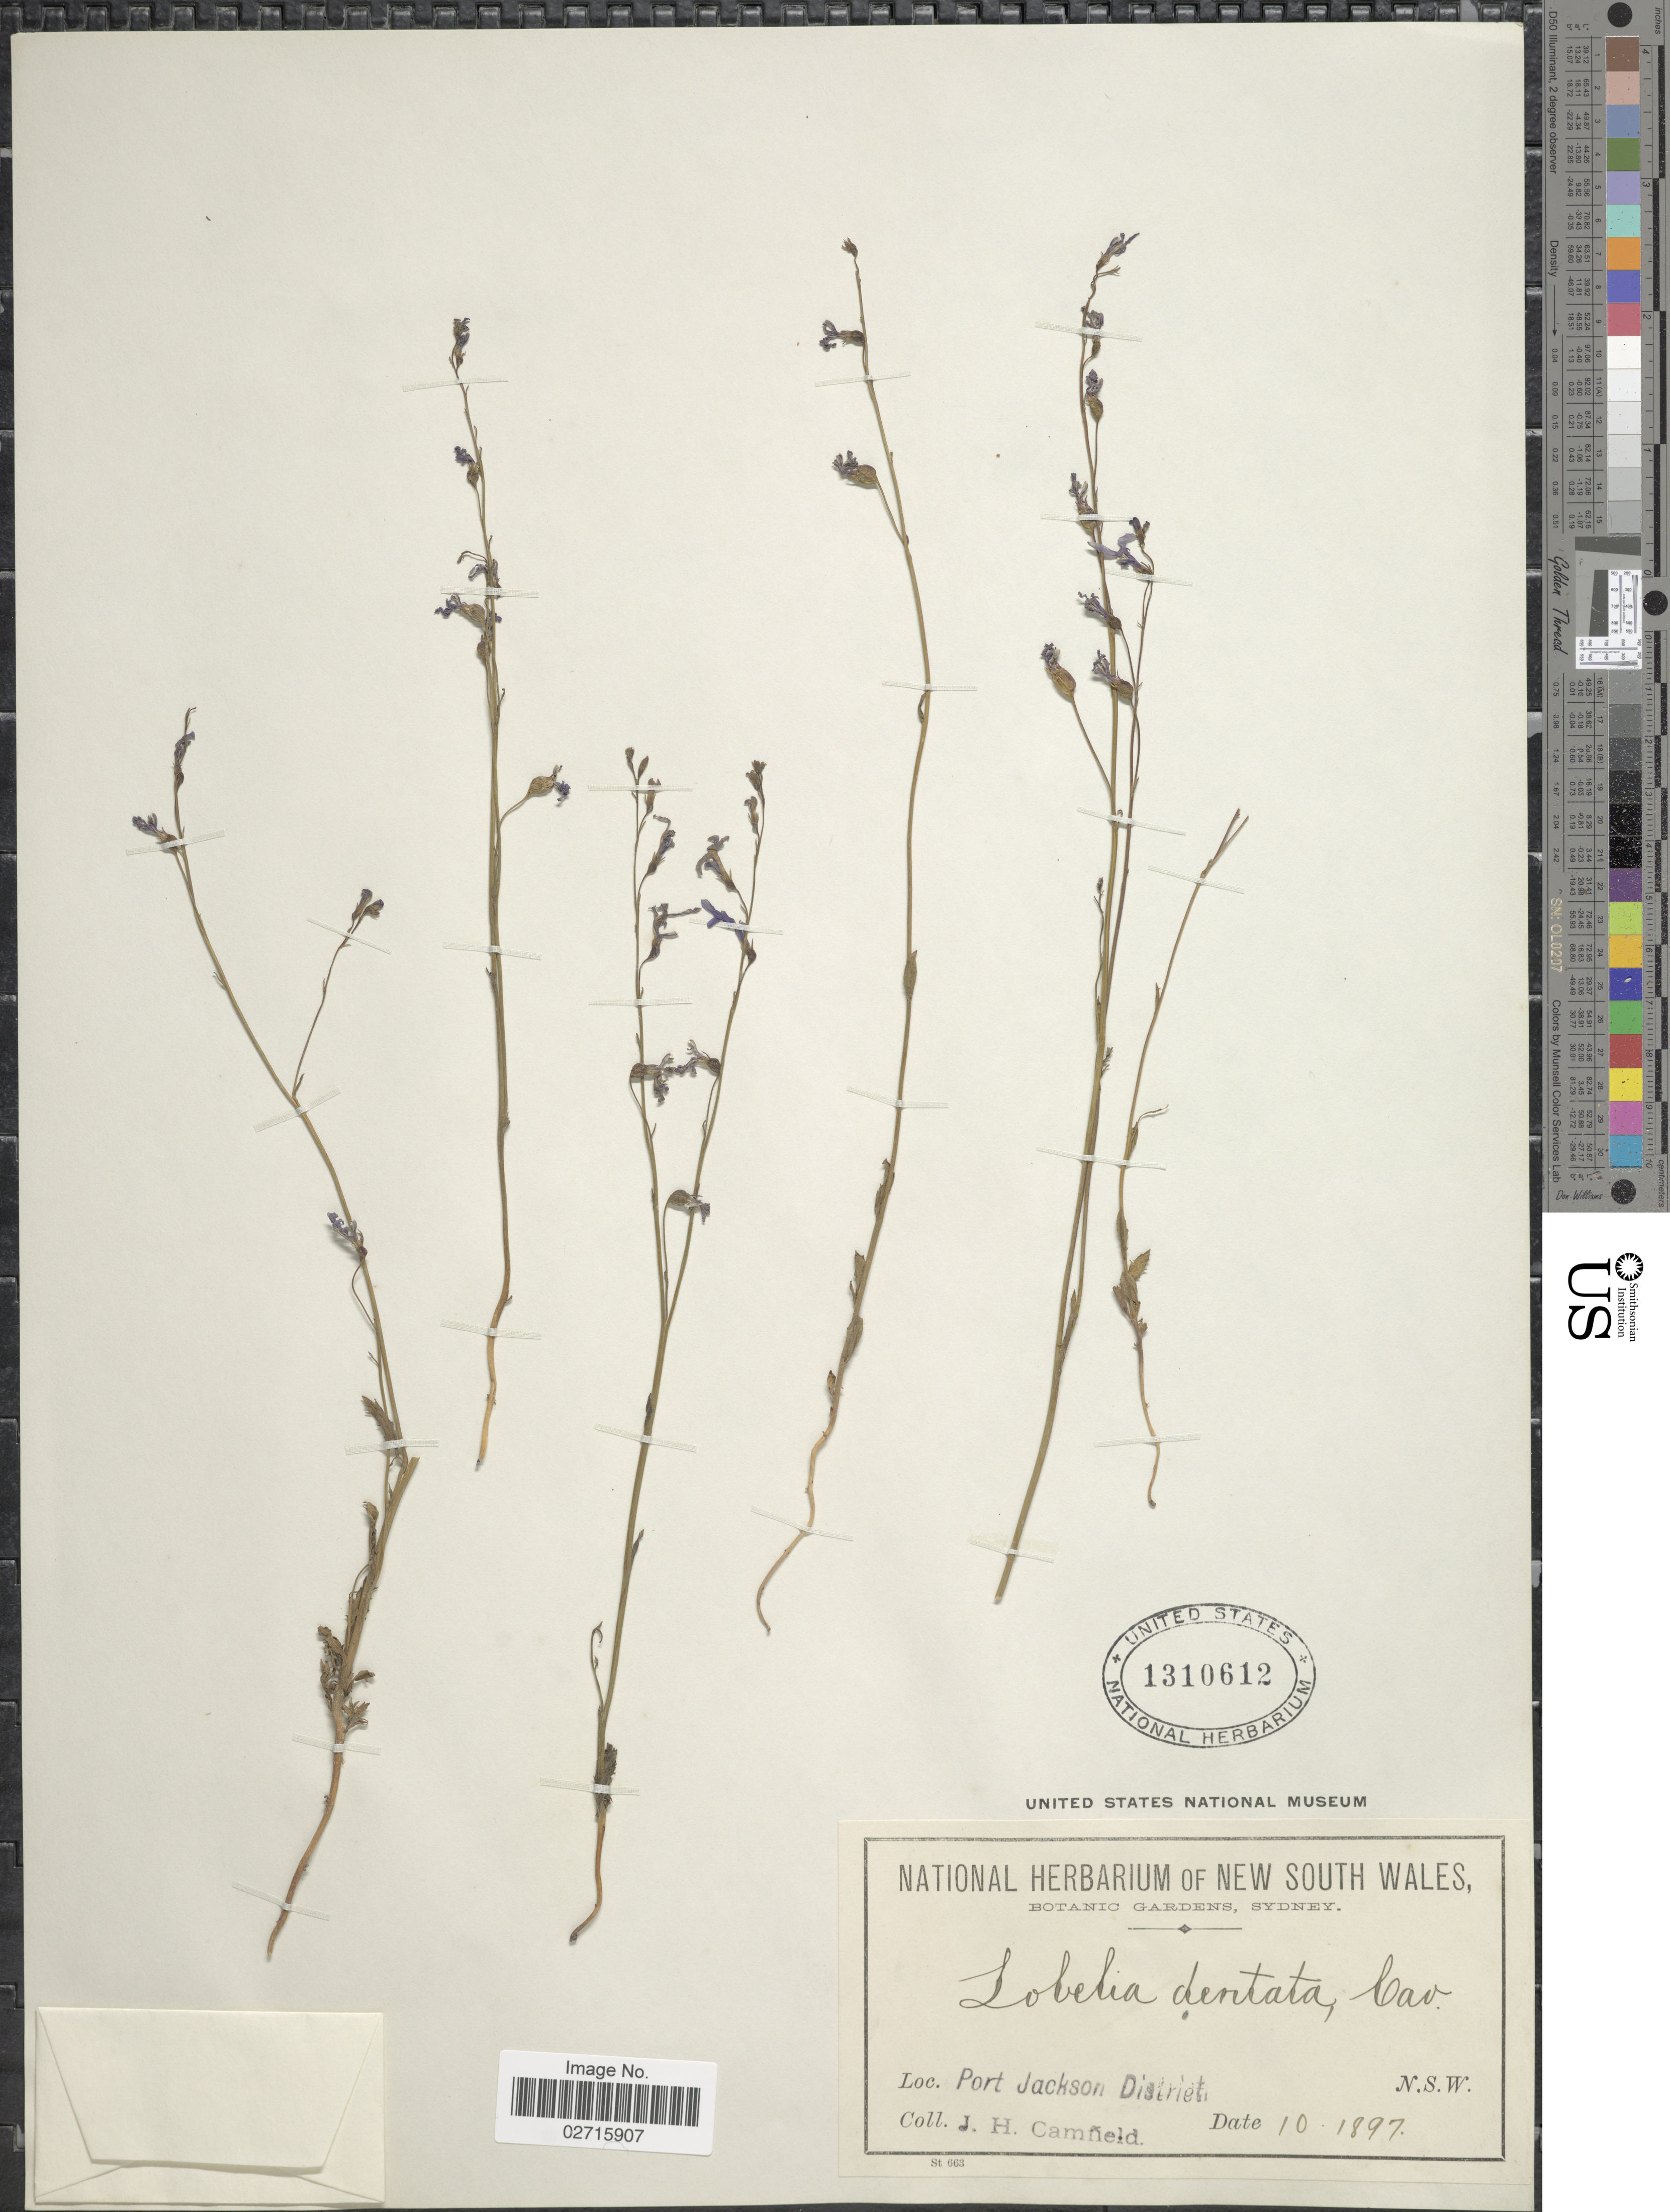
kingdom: Plantae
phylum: Tracheophyta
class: Magnoliopsida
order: Asterales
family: Campanulaceae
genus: Lobelia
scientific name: Lobelia dentata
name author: Cav.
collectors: J. Camfield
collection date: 1897-10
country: Australia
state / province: New South Wales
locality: Port Jackson District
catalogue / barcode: US 1310612